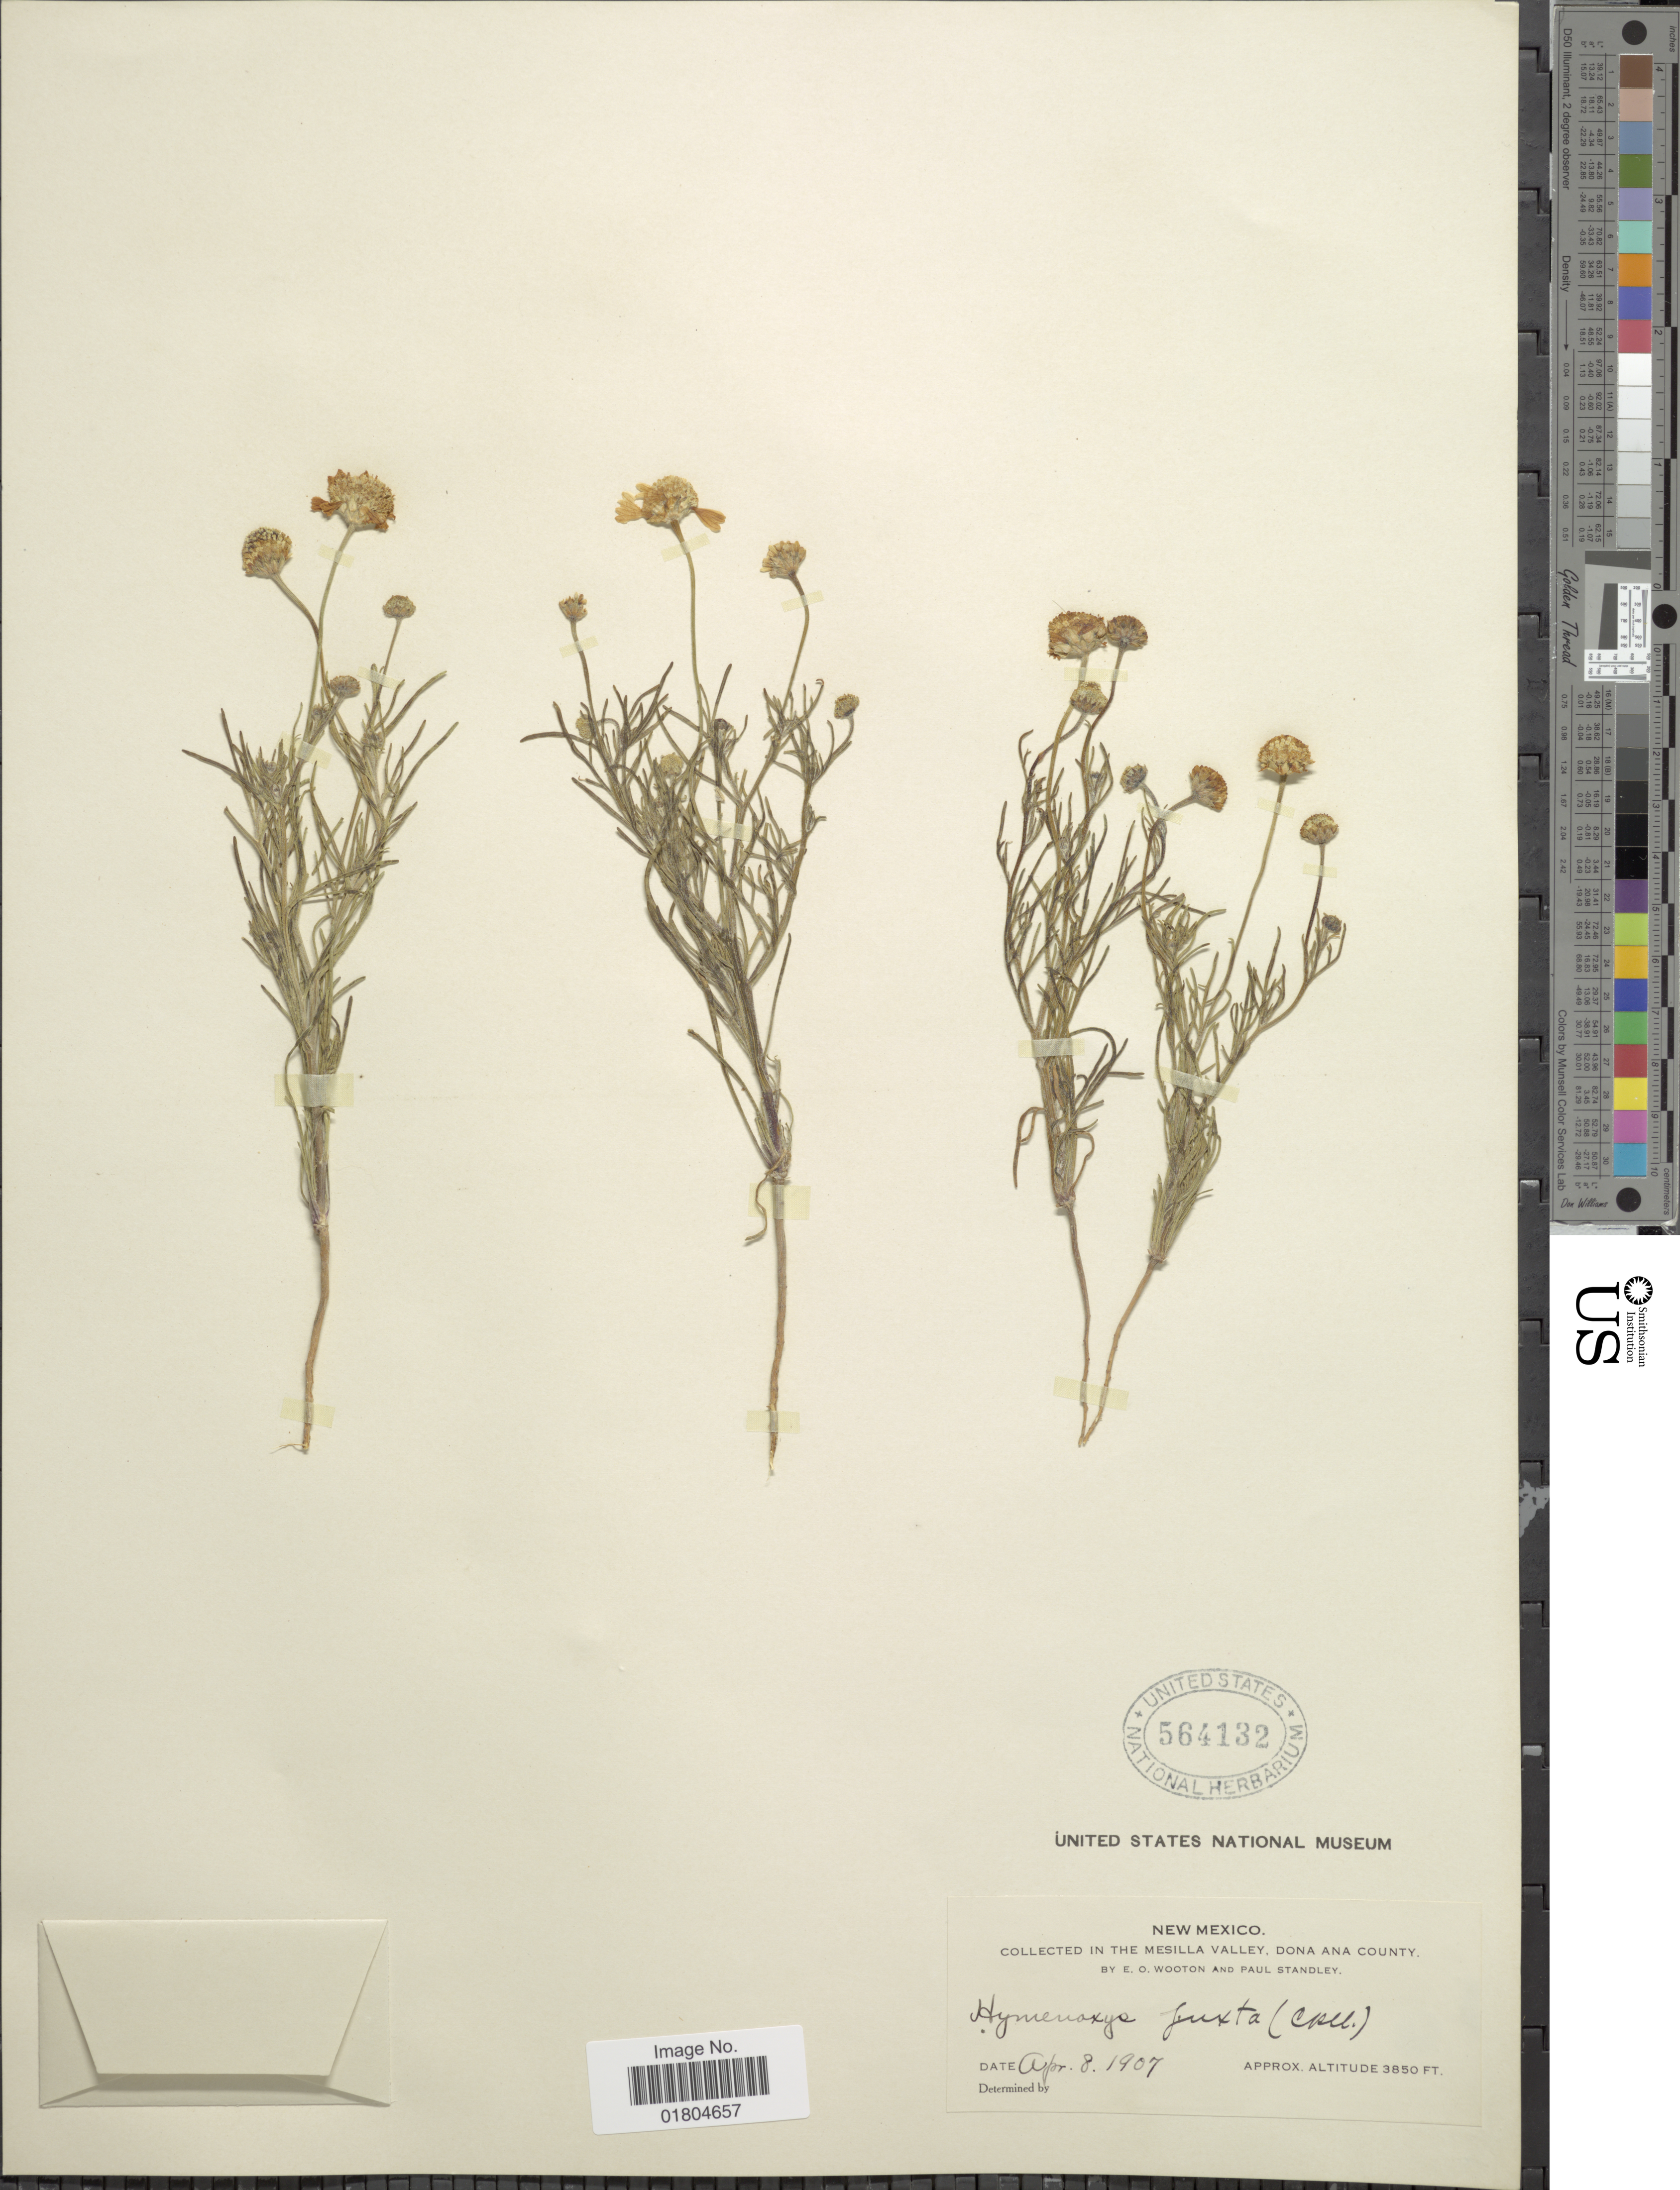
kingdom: Plantae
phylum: Tracheophyta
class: Magnoliopsida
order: Asterales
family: Asteraceae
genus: Hymenoxys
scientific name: Hymenoxys odorata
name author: DC.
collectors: E. O. Wooton & P. C. Standley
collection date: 1907-04-08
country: United States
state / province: New Mexico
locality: The Mesilla Valley, Dona Ana County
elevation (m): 1173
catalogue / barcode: US 564132